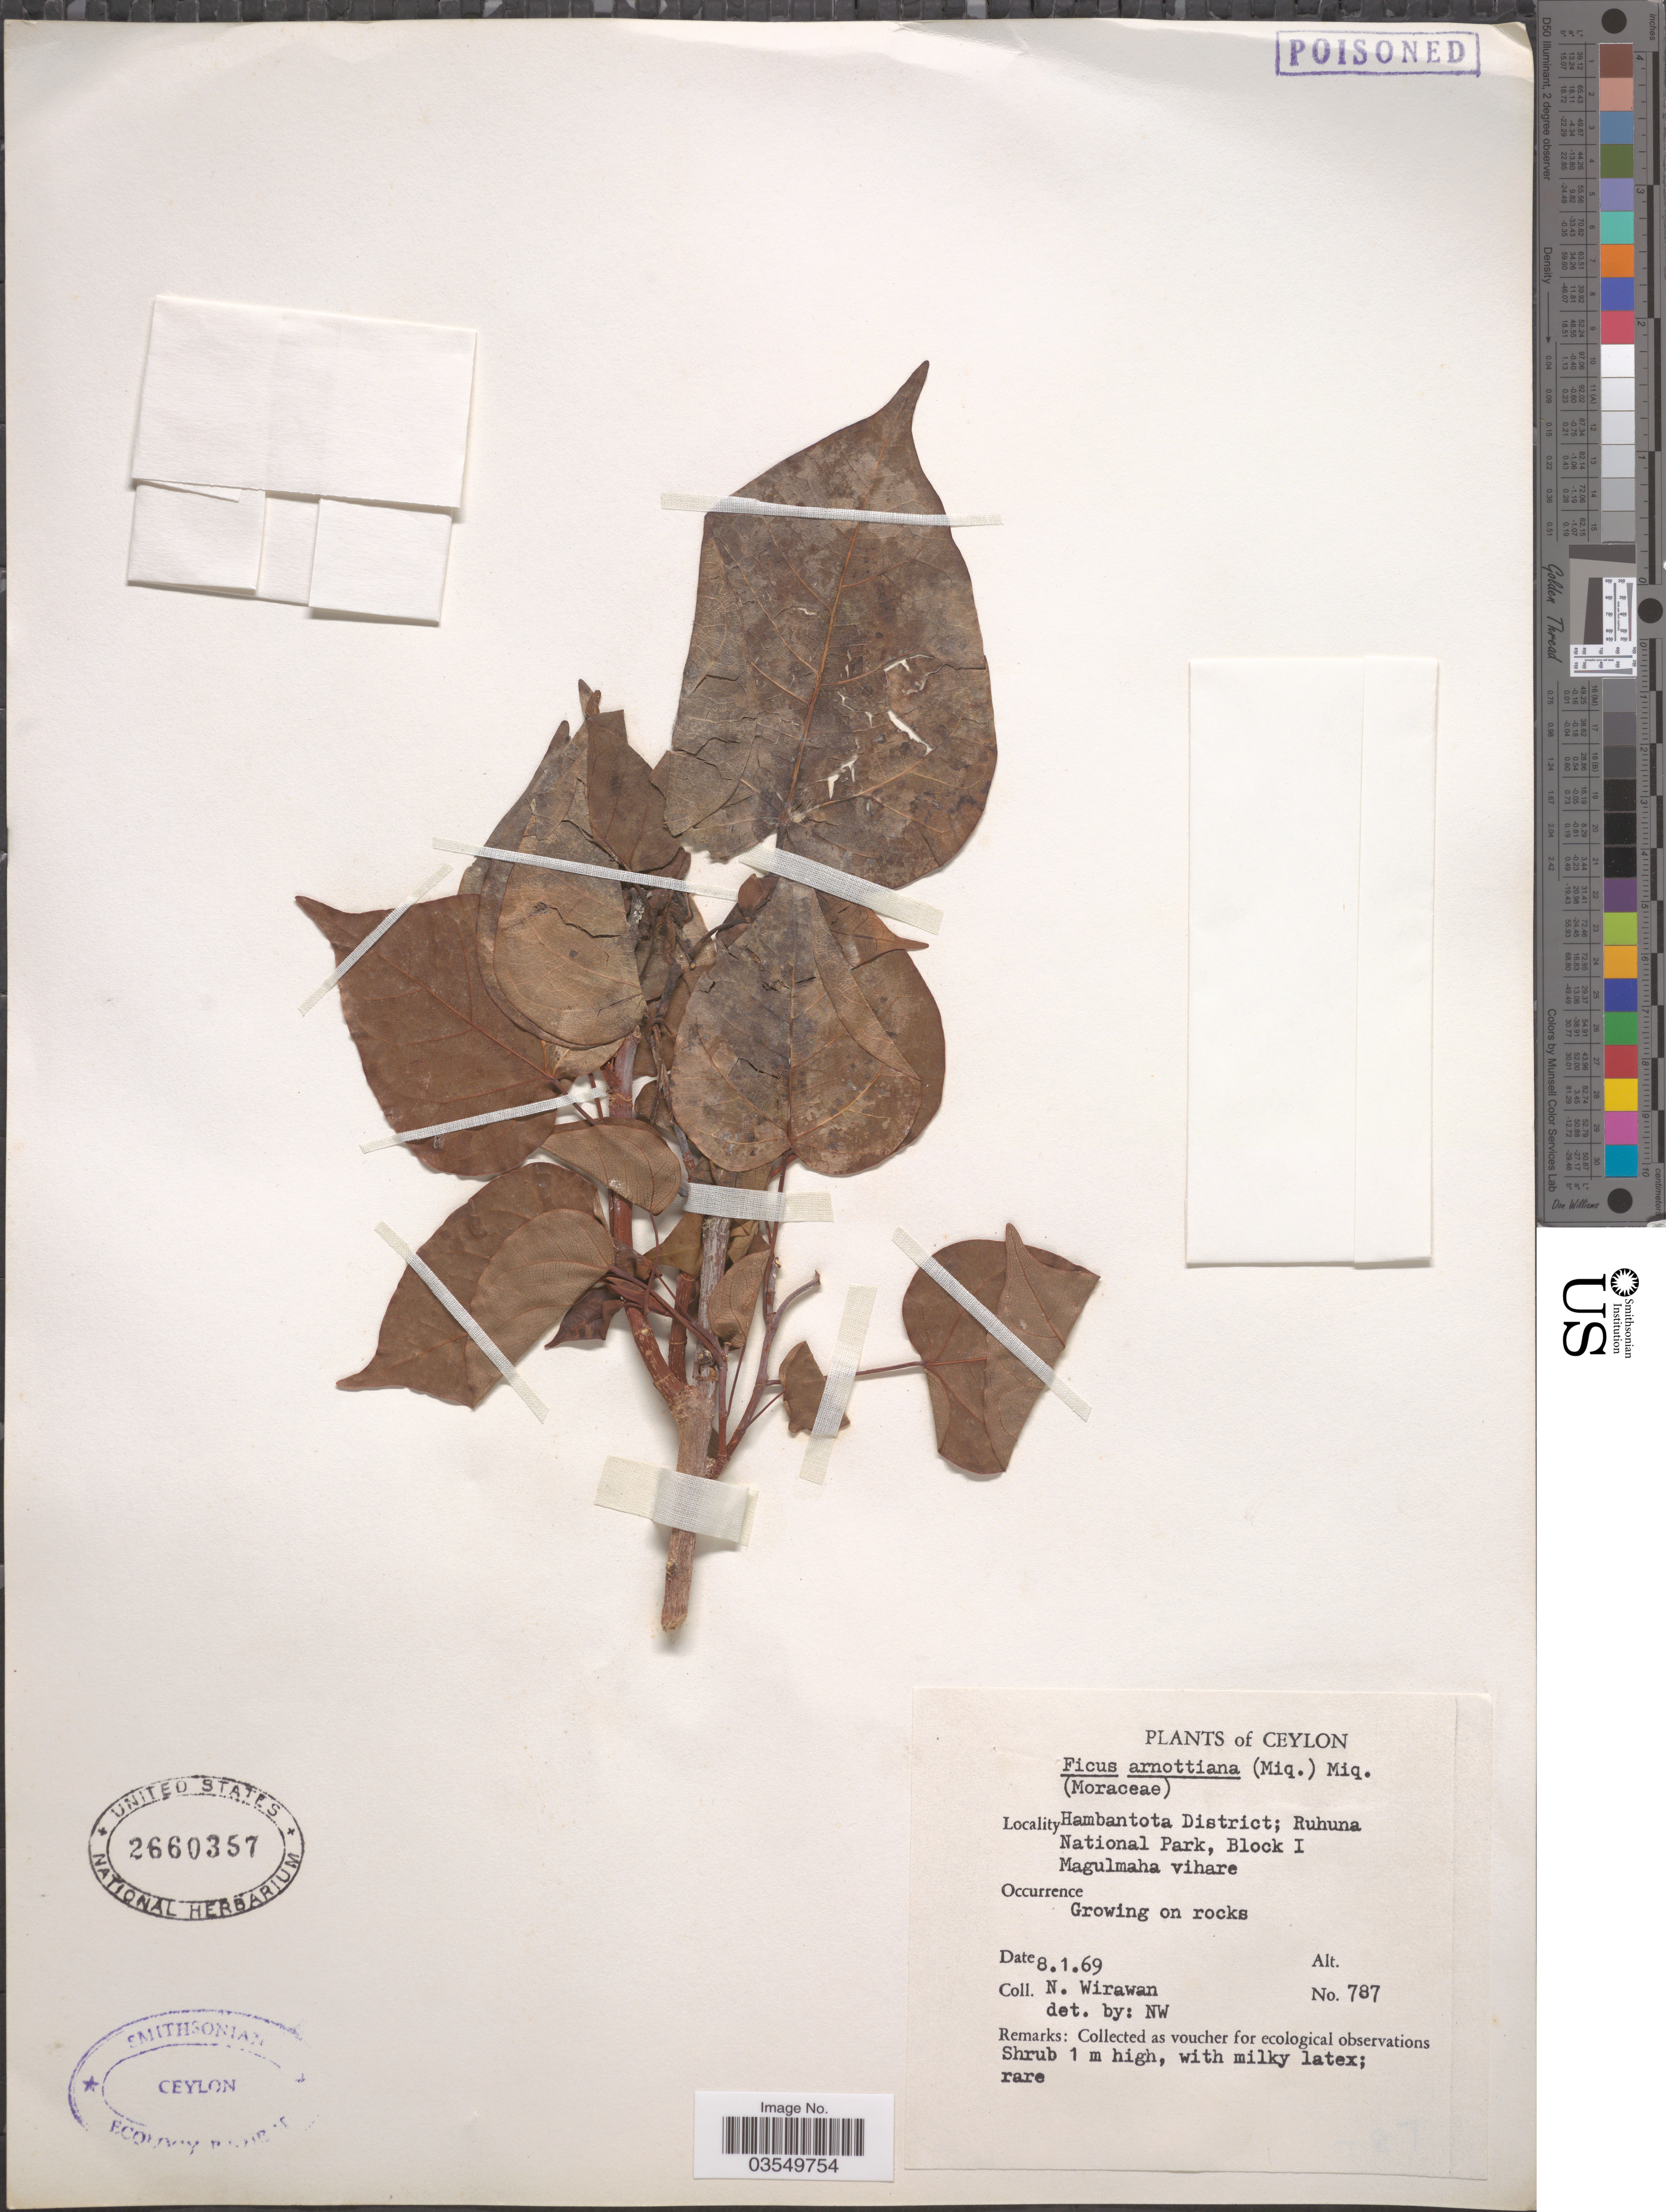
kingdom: Plantae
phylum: Tracheophyta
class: Magnoliopsida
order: Rosales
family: Moraceae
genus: Ficus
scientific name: Ficus arnottiana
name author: (Miq.) Miq.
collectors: N. Wirawan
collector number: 787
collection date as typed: Transcribed d/m/y: 8/1/69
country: Sri Lanka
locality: Ceylon. Hambantota District; Ruhuna National Park, Block 1. Magulmaha vihare.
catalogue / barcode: US 2660357